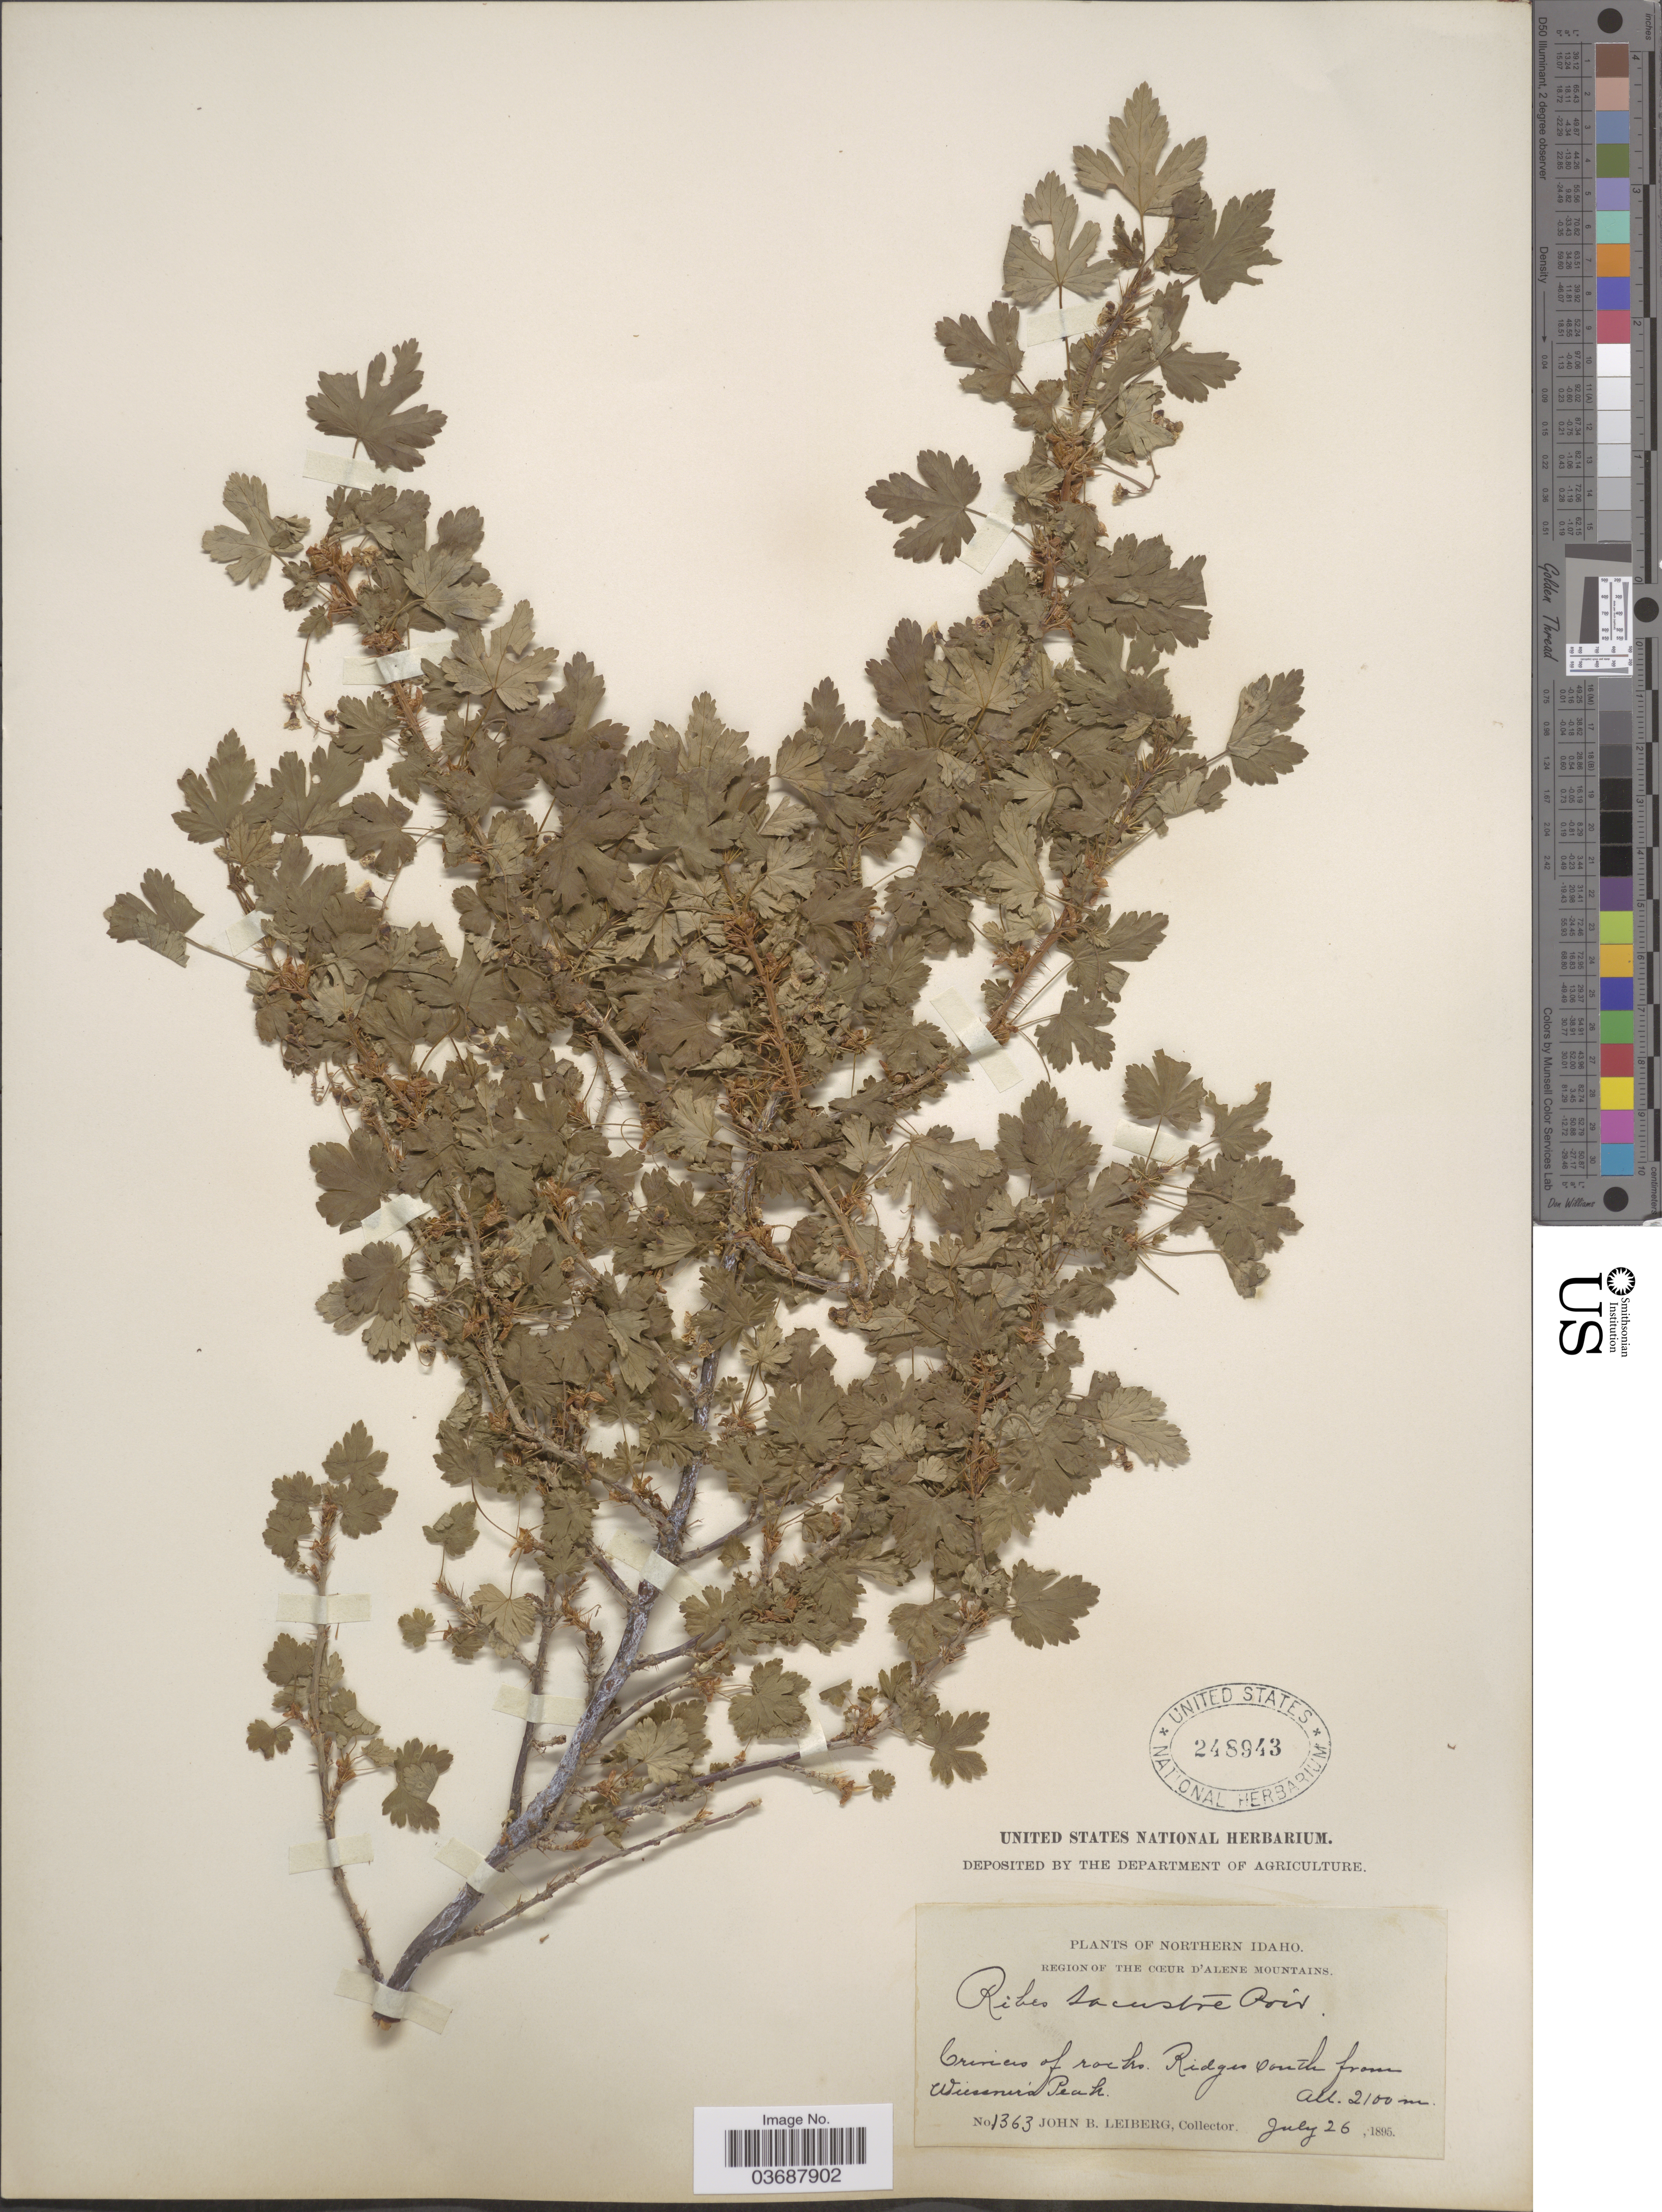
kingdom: Plantae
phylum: Tracheophyta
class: Magnoliopsida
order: Saxifragales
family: Grossulariaceae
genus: Ribes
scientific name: Ribes lacustre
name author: (Pers.) Poir.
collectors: J. B. Leiberg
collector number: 1363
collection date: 1895-07-26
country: United States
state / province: Idaho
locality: Northern Idaho. Region of the Cœur d'Alene mountains. Ridges south from Wiessner's Peak.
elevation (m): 2100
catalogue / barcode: US 248943